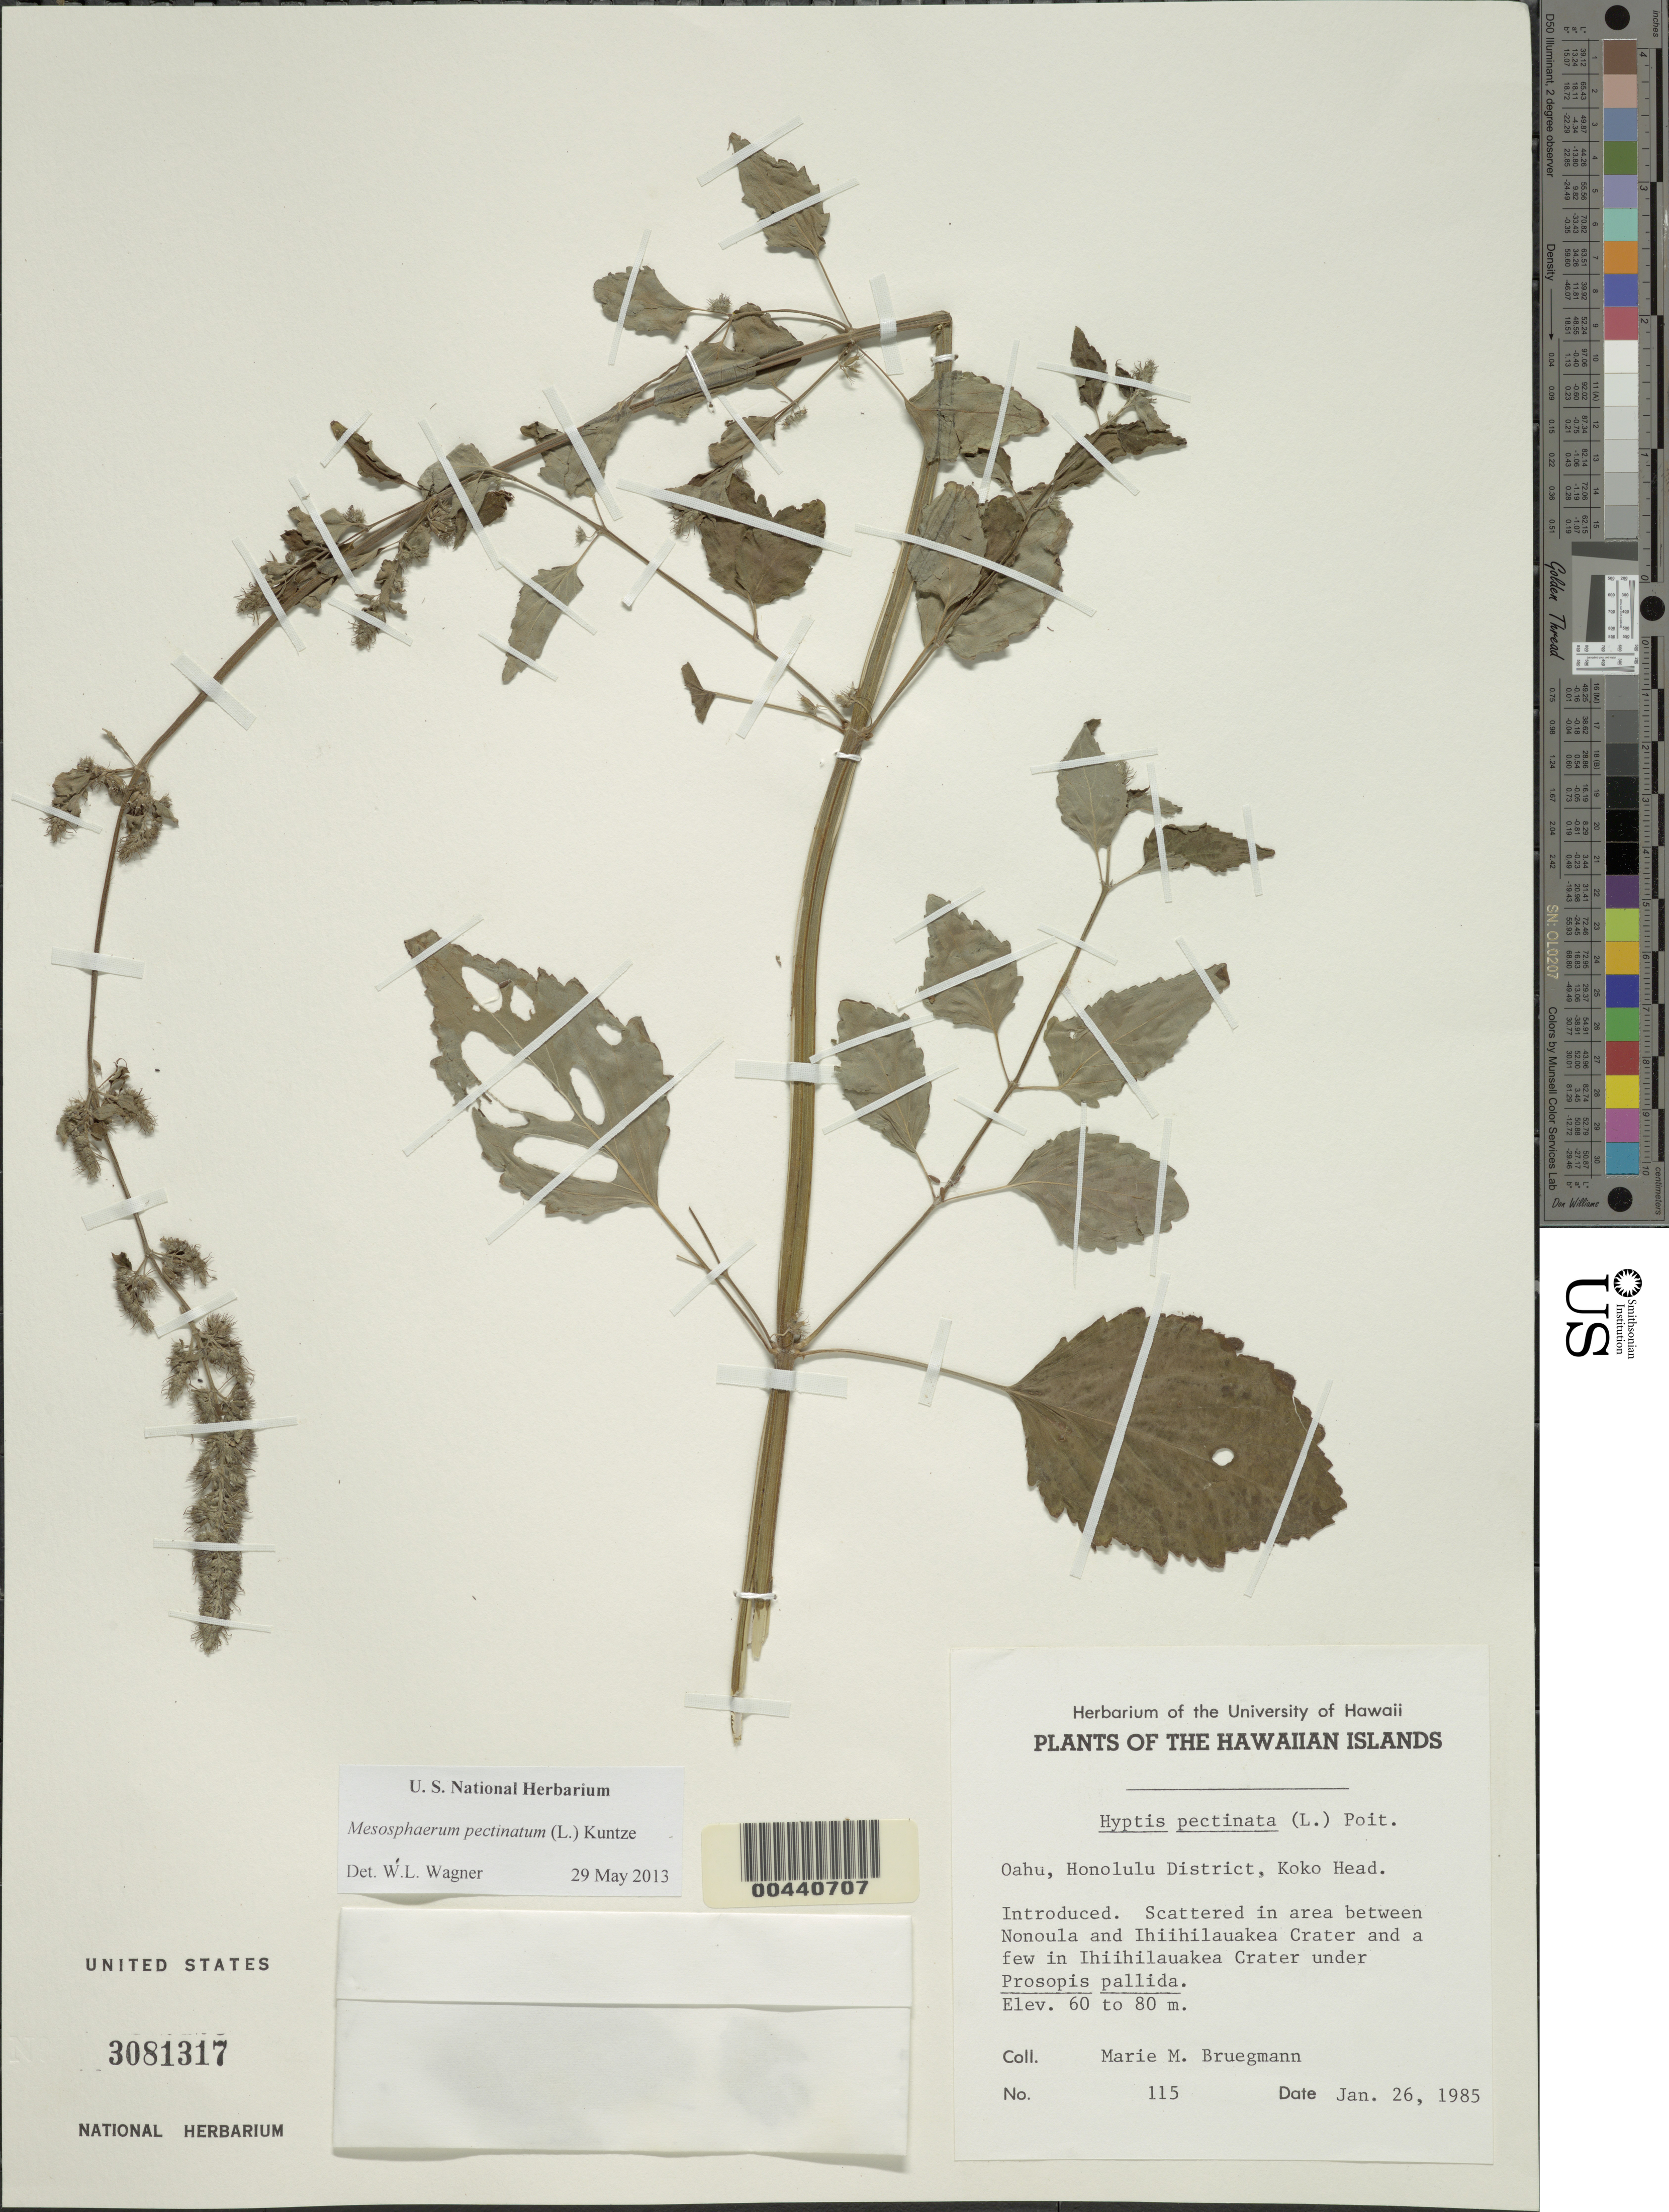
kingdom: Plantae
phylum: Tracheophyta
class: Magnoliopsida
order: Lamiales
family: Lamiaceae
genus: Mesosphaerum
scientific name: Mesosphaerum pectinatum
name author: (L.) Kuntze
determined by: Wagner, W. L., (BOT), Smithsonian Institution - National Museum of Natural History (UNITED STATES)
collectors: M. Bruegmann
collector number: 115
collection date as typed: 26 Jan 1985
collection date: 1985-01-26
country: United States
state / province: Hawaii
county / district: Honolulu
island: Oahu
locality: Honolulu District, Koko Head, in area between Nonoula and Ihiihilauakea Crater and a few in Ihiihilauakea Crater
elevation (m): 60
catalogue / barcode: US 3081317